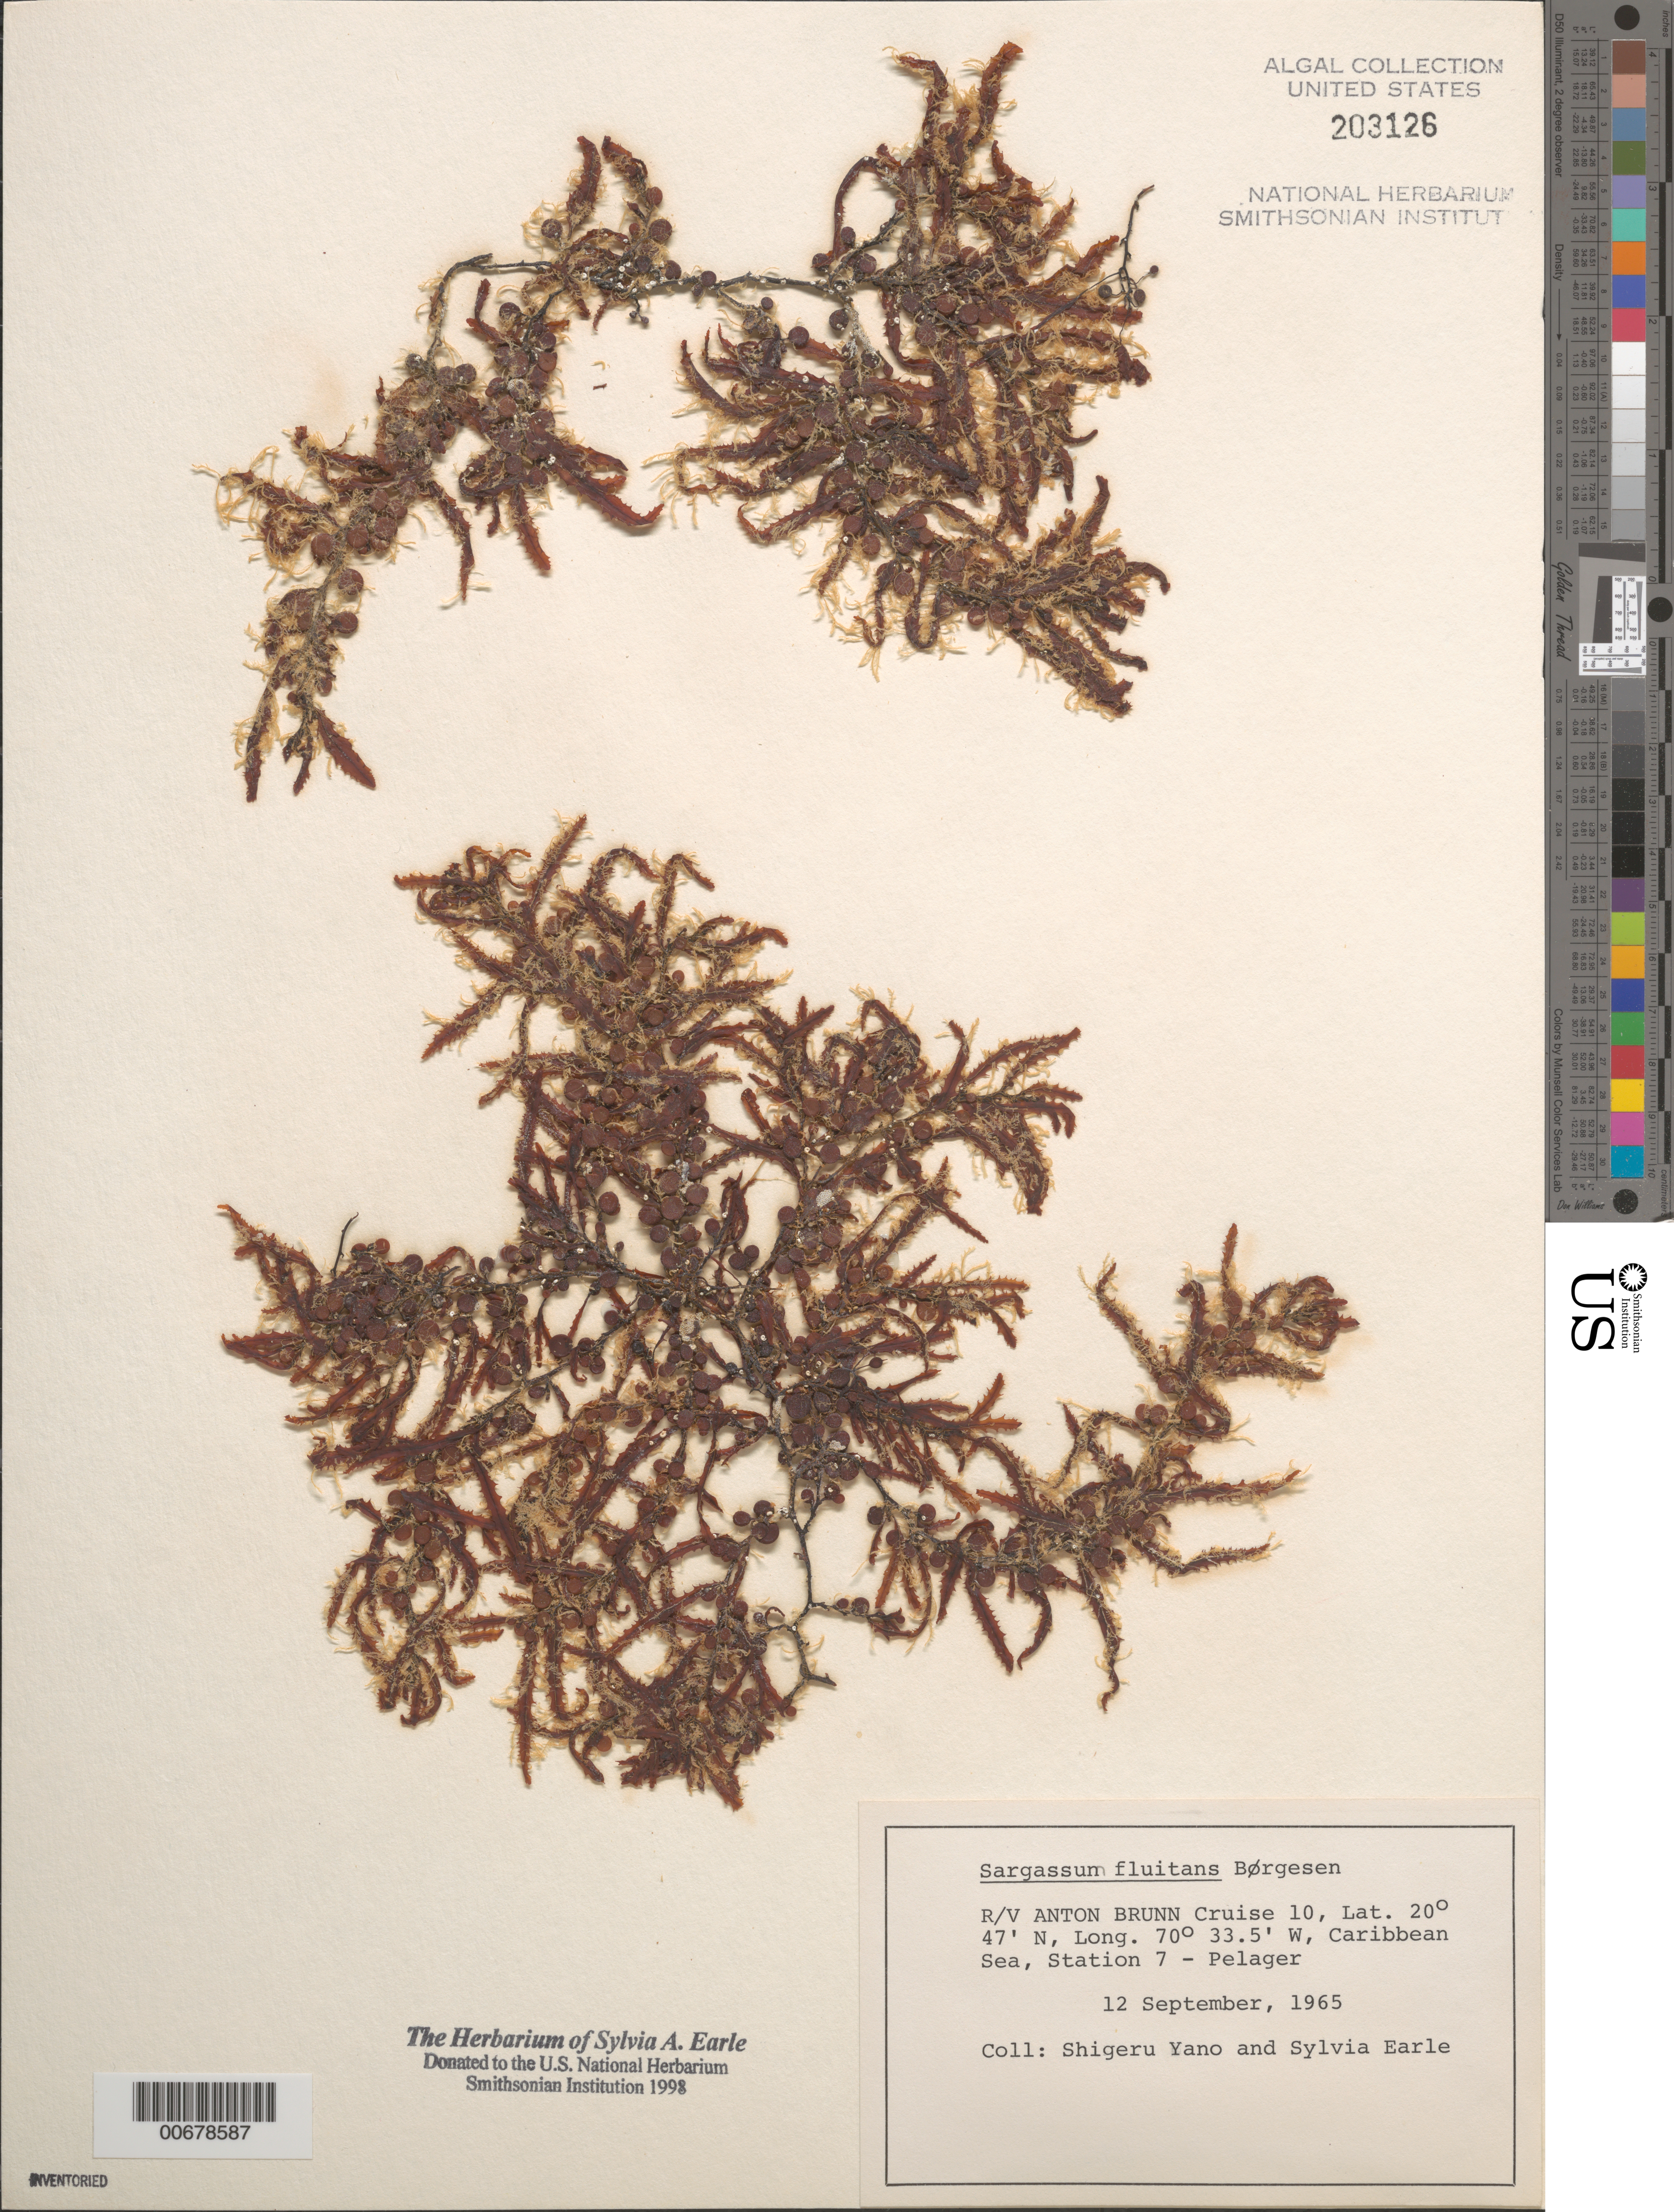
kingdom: Chromista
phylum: Ochrophyta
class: Phaeophyceae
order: Fucales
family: Sargassaceae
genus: Sargassum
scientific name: Sargassum fluitans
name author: (Børgesen) Børgesen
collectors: S. Yano & S. A. Earle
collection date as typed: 12 Sep 1965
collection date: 1965-09-12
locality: Caribbean Sea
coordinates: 20 47' N, 70 33.5' W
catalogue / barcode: US 203126